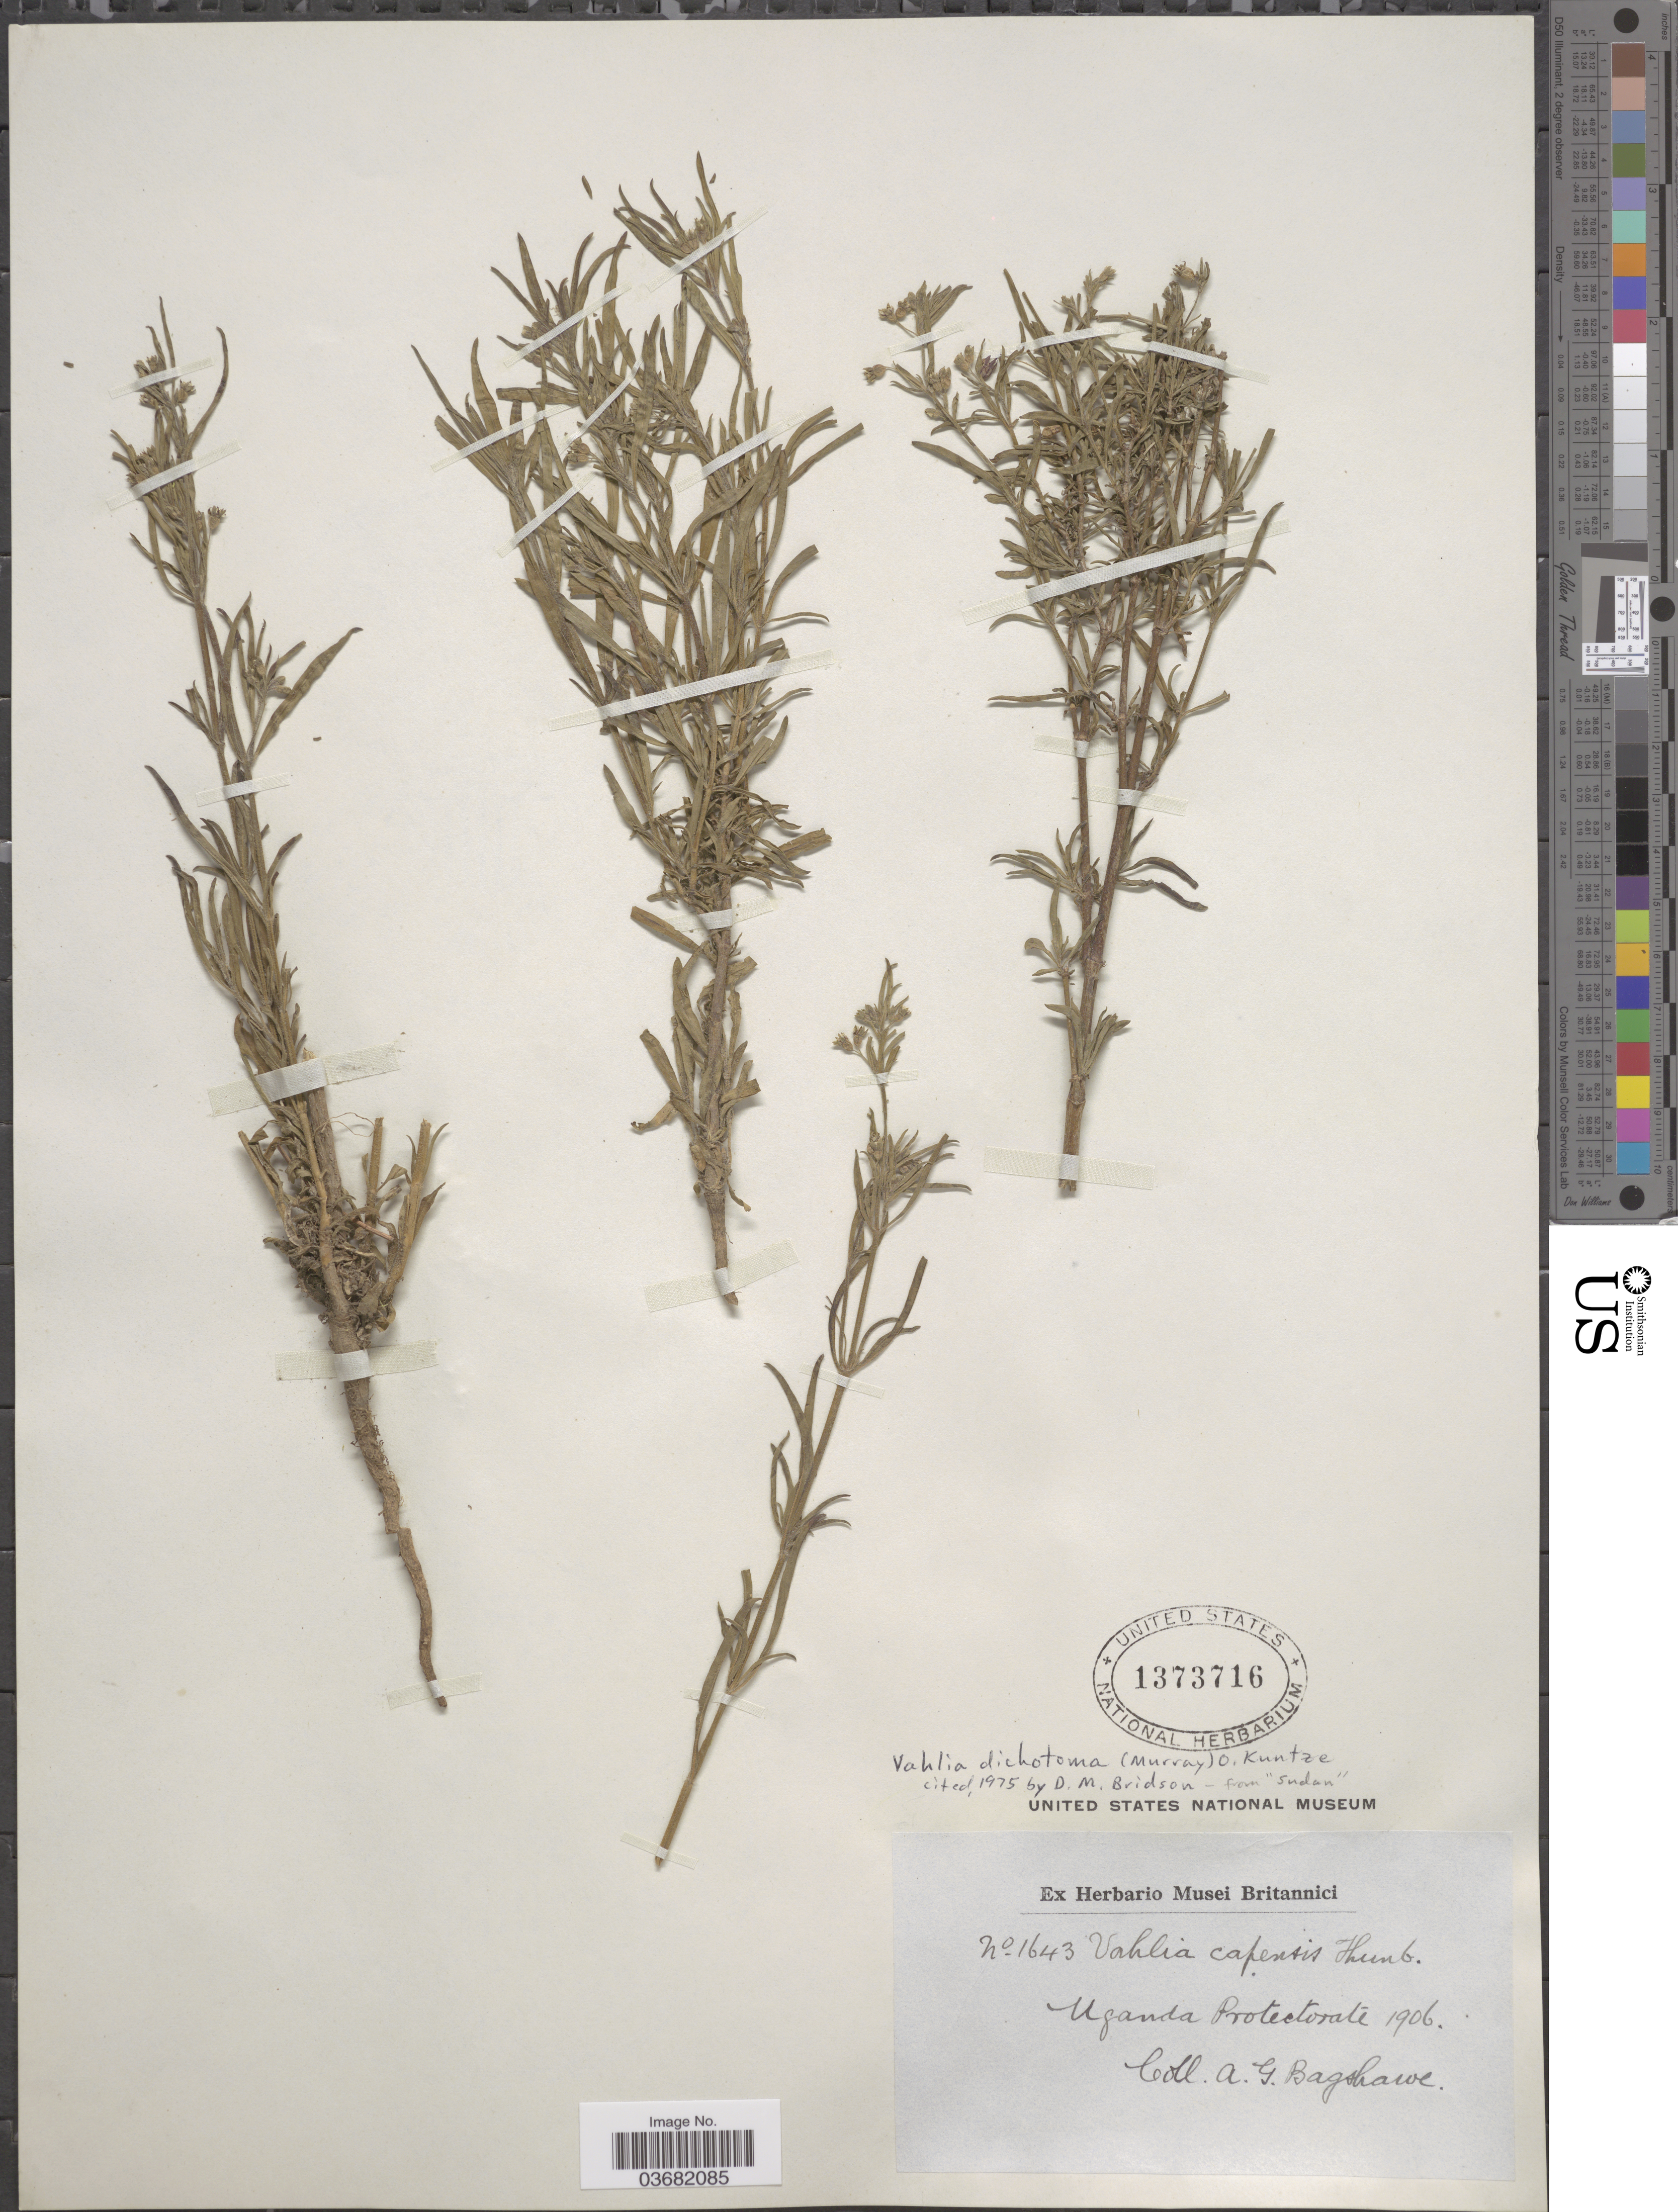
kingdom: Plantae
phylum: Tracheophyta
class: Magnoliopsida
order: Vahliales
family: Vahliaceae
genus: Vahlia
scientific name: Vahlia dichotoma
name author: (Murray) Kuntze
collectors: A. Bagshawe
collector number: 1643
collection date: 1906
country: Uganda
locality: Uganda Protectorate.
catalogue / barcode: US 1373716